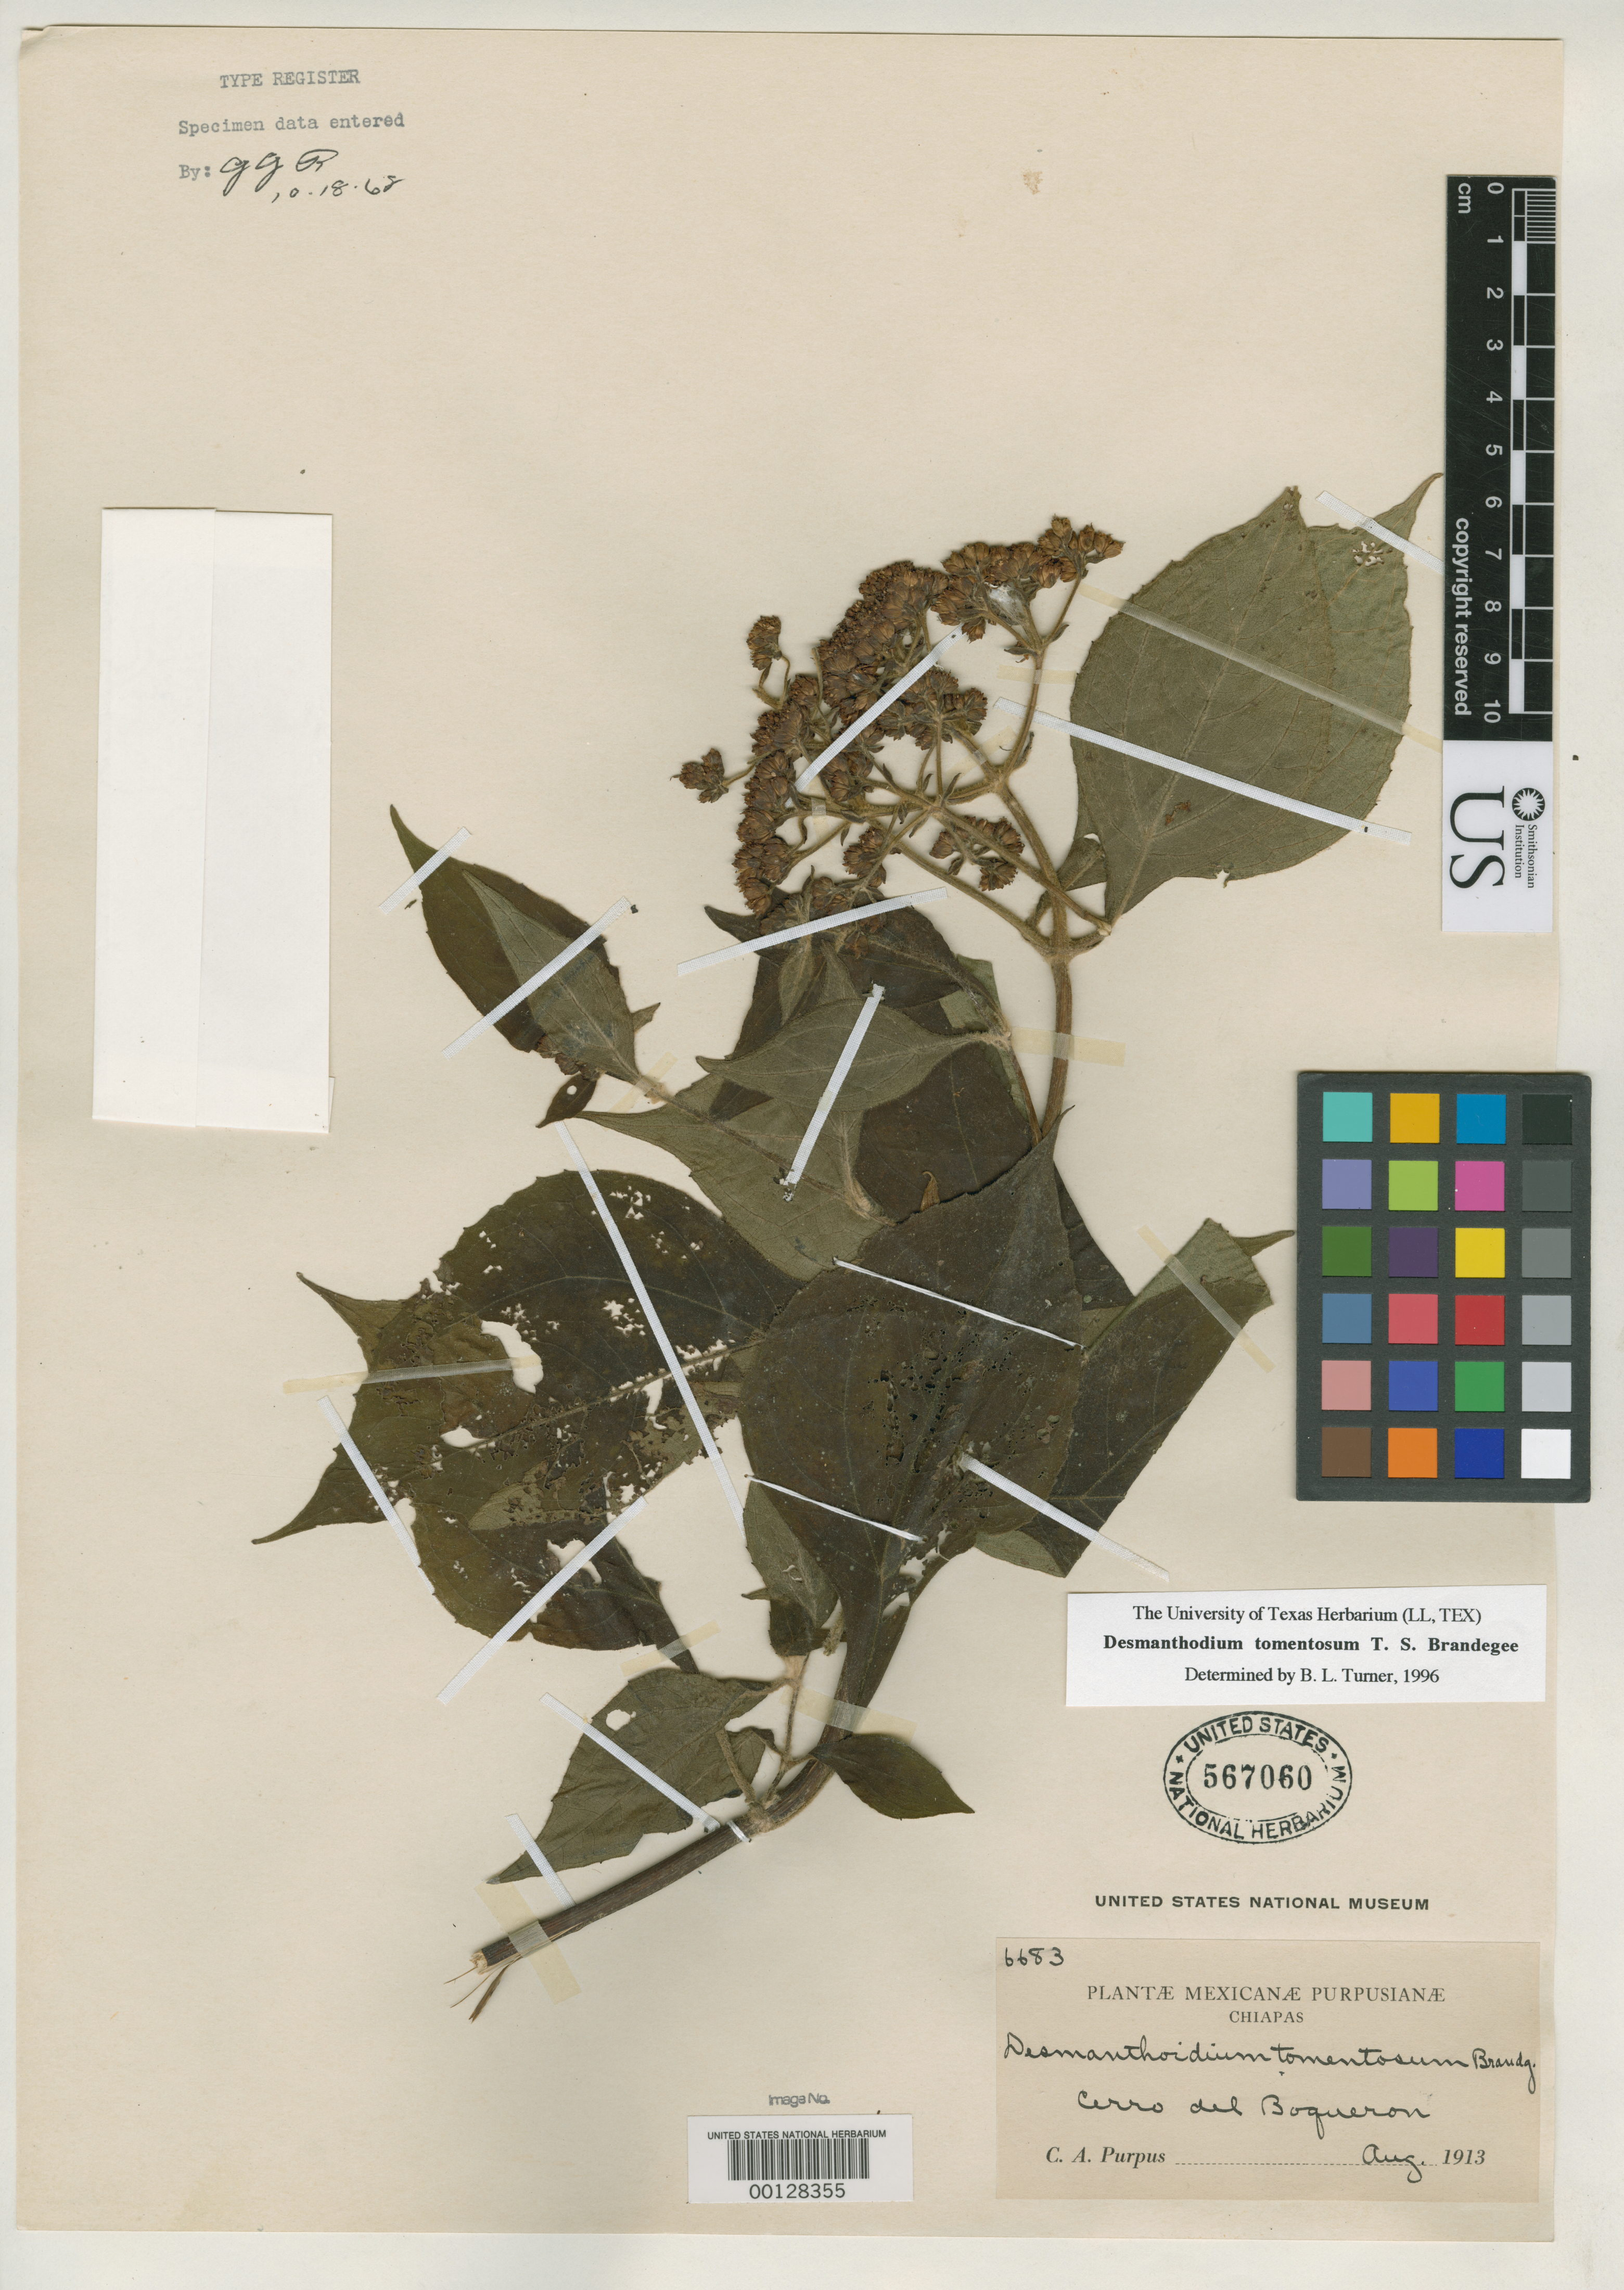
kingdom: Plantae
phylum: Tracheophyta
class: Magnoliopsida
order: Asterales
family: Asteraceae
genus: Desmanthodium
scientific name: Desmanthodium tomentosum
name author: Brandegee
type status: Isotype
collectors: C. A. Purpus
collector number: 6683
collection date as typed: Aug 1913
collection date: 1913-08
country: Mexico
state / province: Chiapas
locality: Cerro del Boqueron.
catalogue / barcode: US 567060